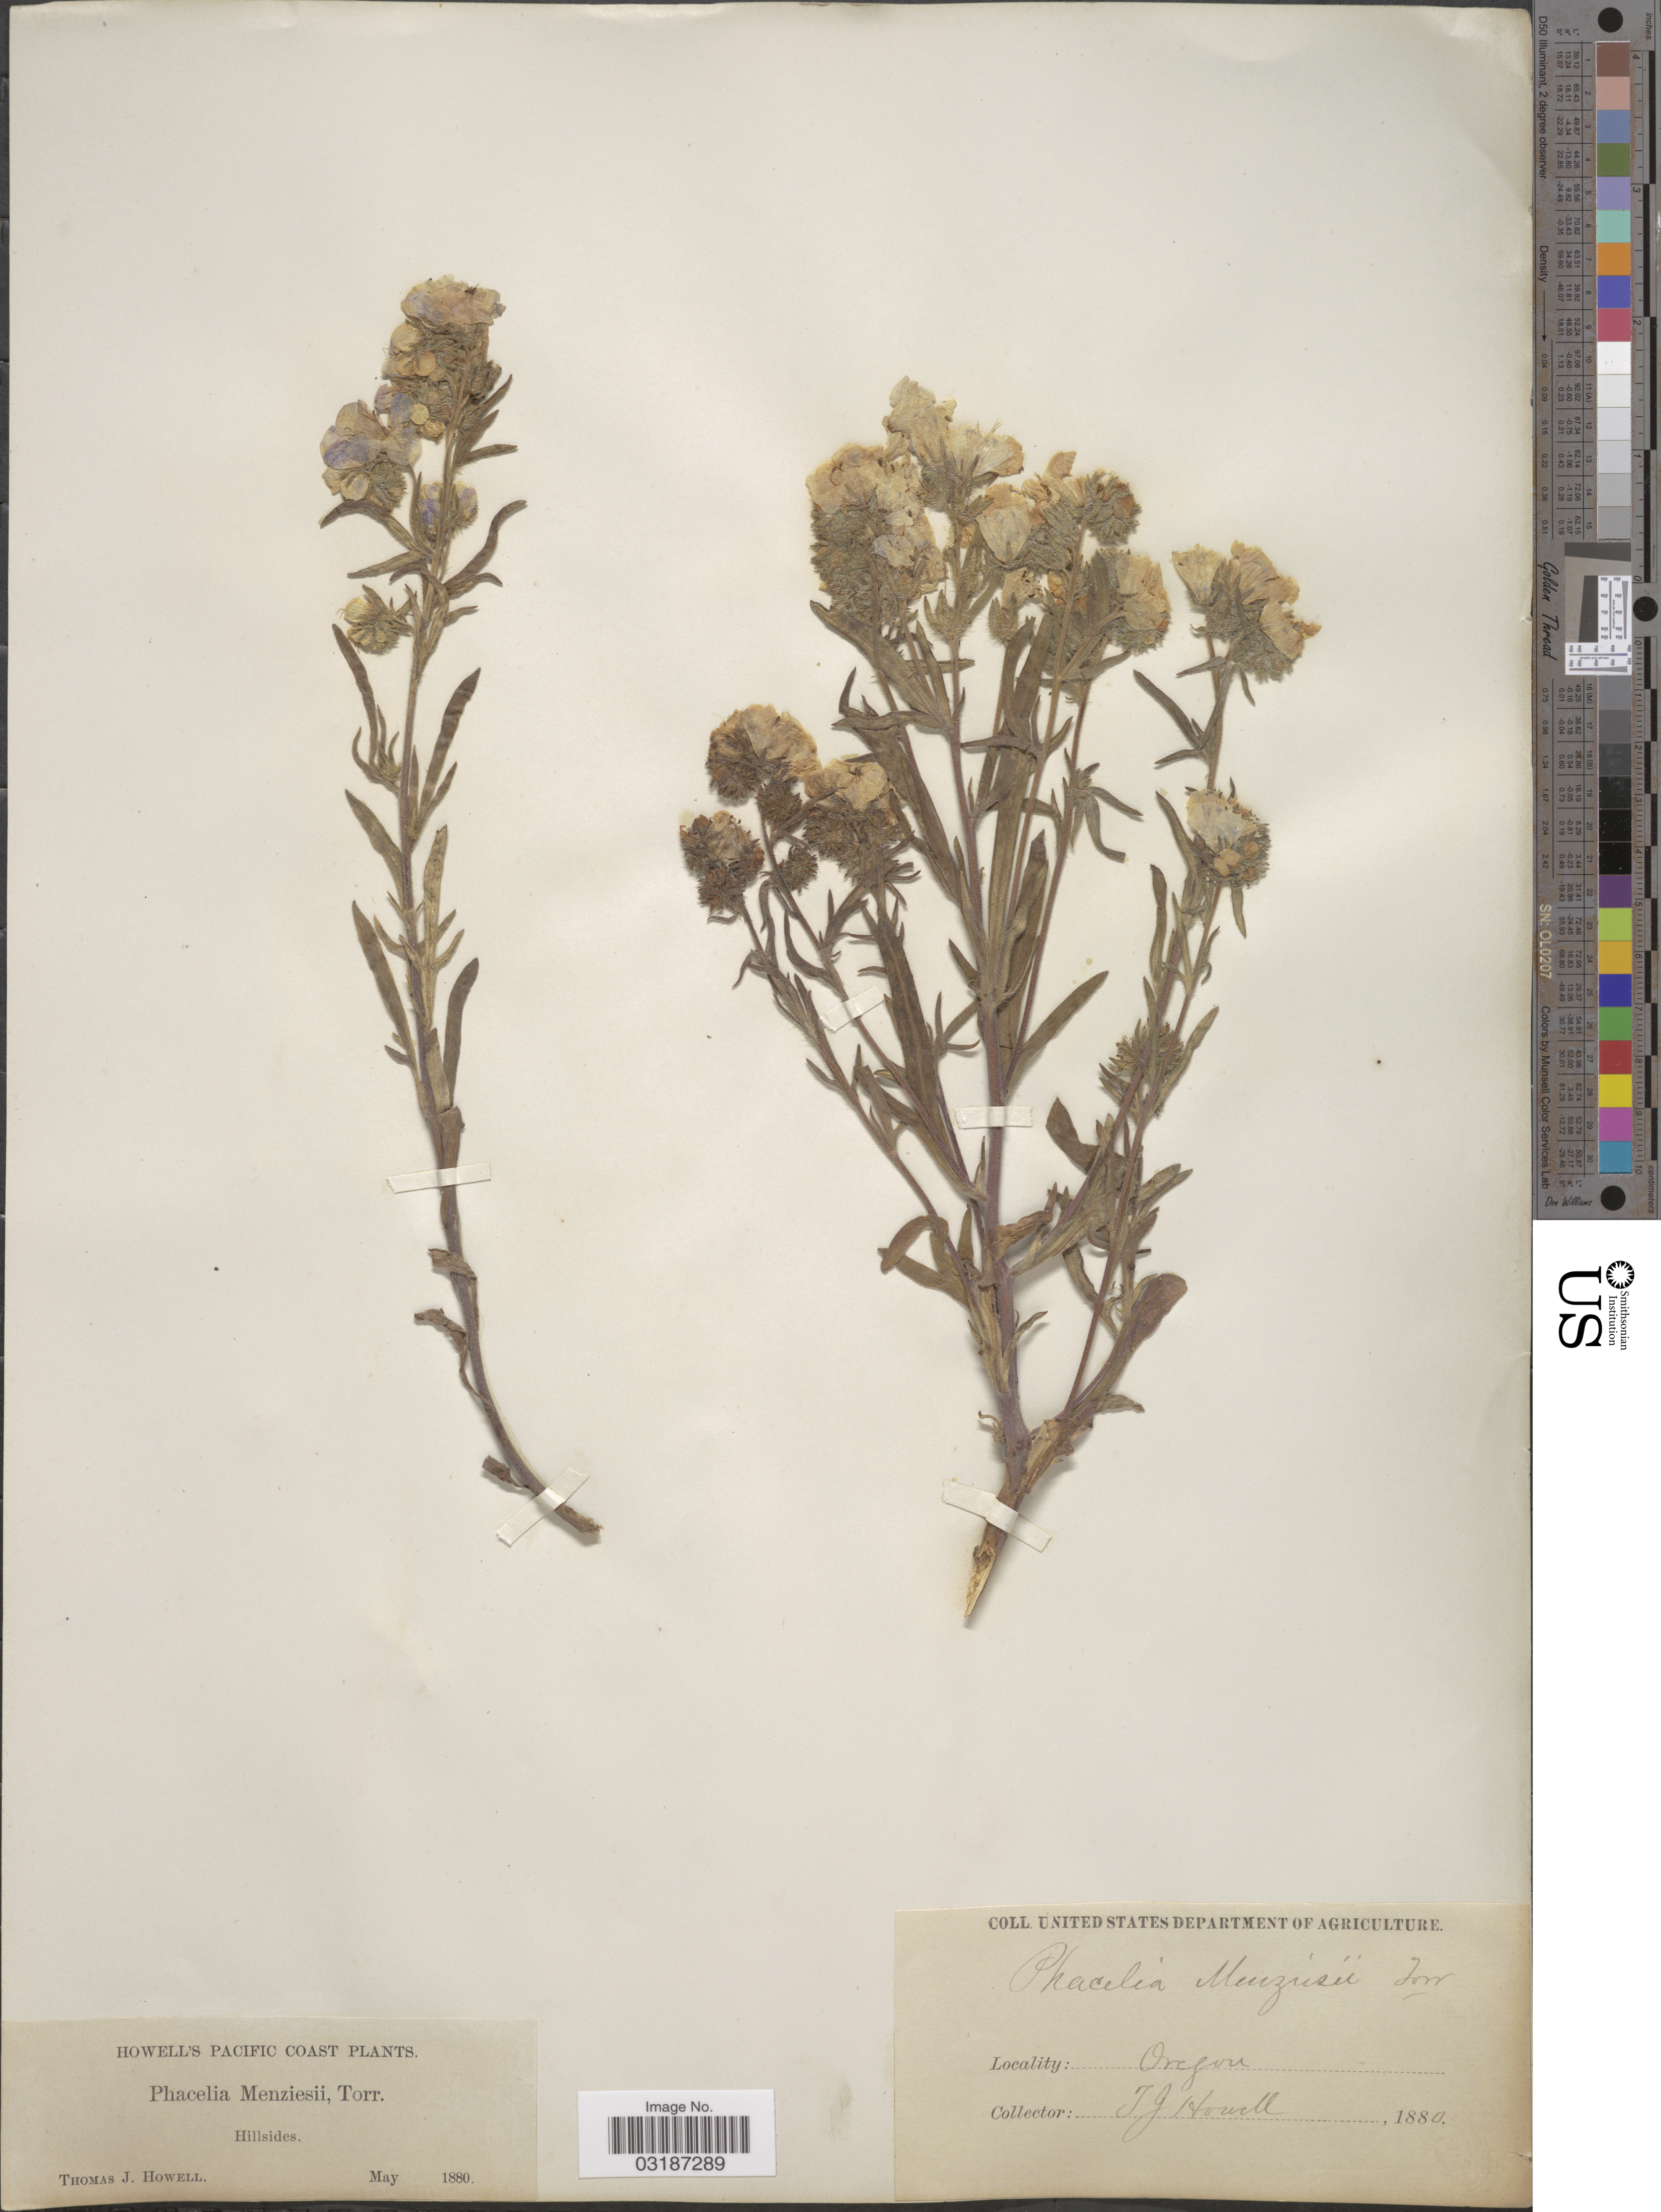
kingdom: Plantae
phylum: Tracheophyta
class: Magnoliopsida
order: Boraginales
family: Hydrophyllaceae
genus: Phacelia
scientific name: Phacelia linearis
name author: (Pursh) Holz.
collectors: T. J. Howell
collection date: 1880-05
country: United States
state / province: Oregon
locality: Pacific Coast. Hillsides.